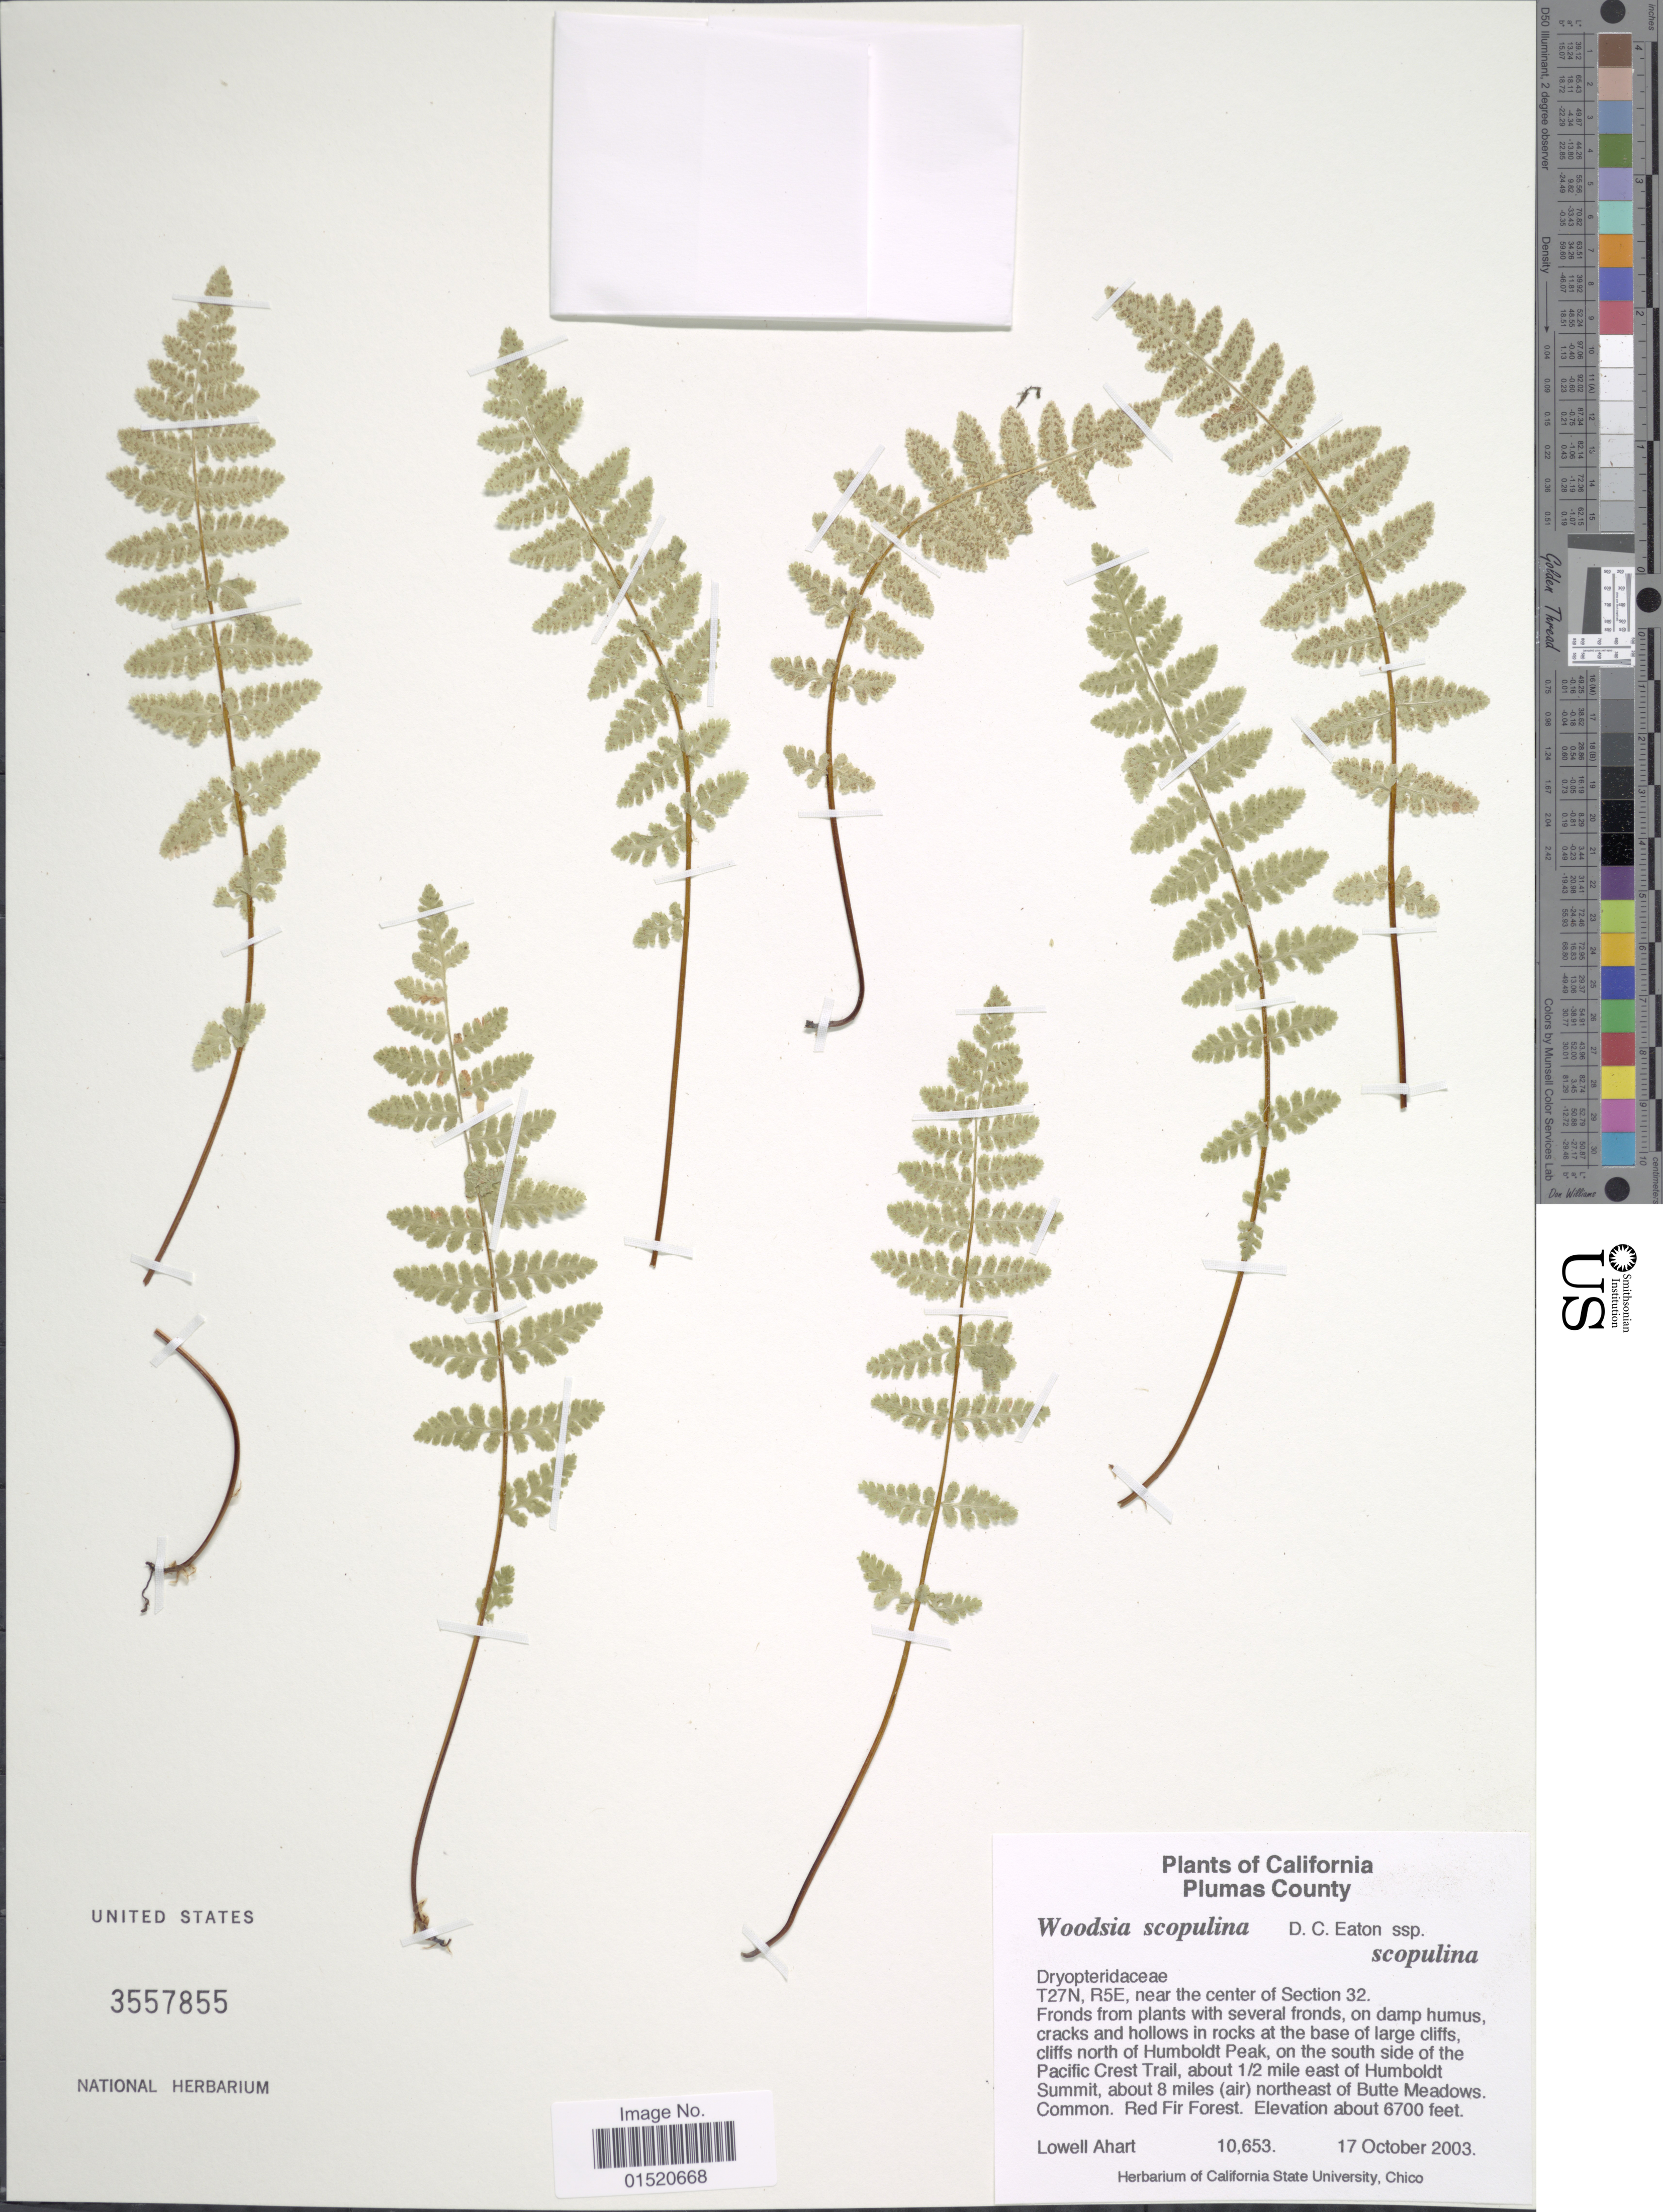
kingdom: Plantae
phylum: Tracheophyta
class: Polypodiopsida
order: Polypodiales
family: Woodsiaceae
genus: Woodsia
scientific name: Woodsia scopulina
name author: D.C. Eaton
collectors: L. Ahart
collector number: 10653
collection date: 2003-10-17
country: United States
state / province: California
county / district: Plumas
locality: Plumas County, T27N, R5E, near the center of Section 32. on damps cracks and hollows in rocks at the base of large cliffs, cliffs north of Humboldt Peak, on the south side of the Pacific Crest Trail, about1/2 mile east of Humboldt Summit, about 8 miles (air) northeast of Butte Meadows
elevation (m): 2042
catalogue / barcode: US 3557855